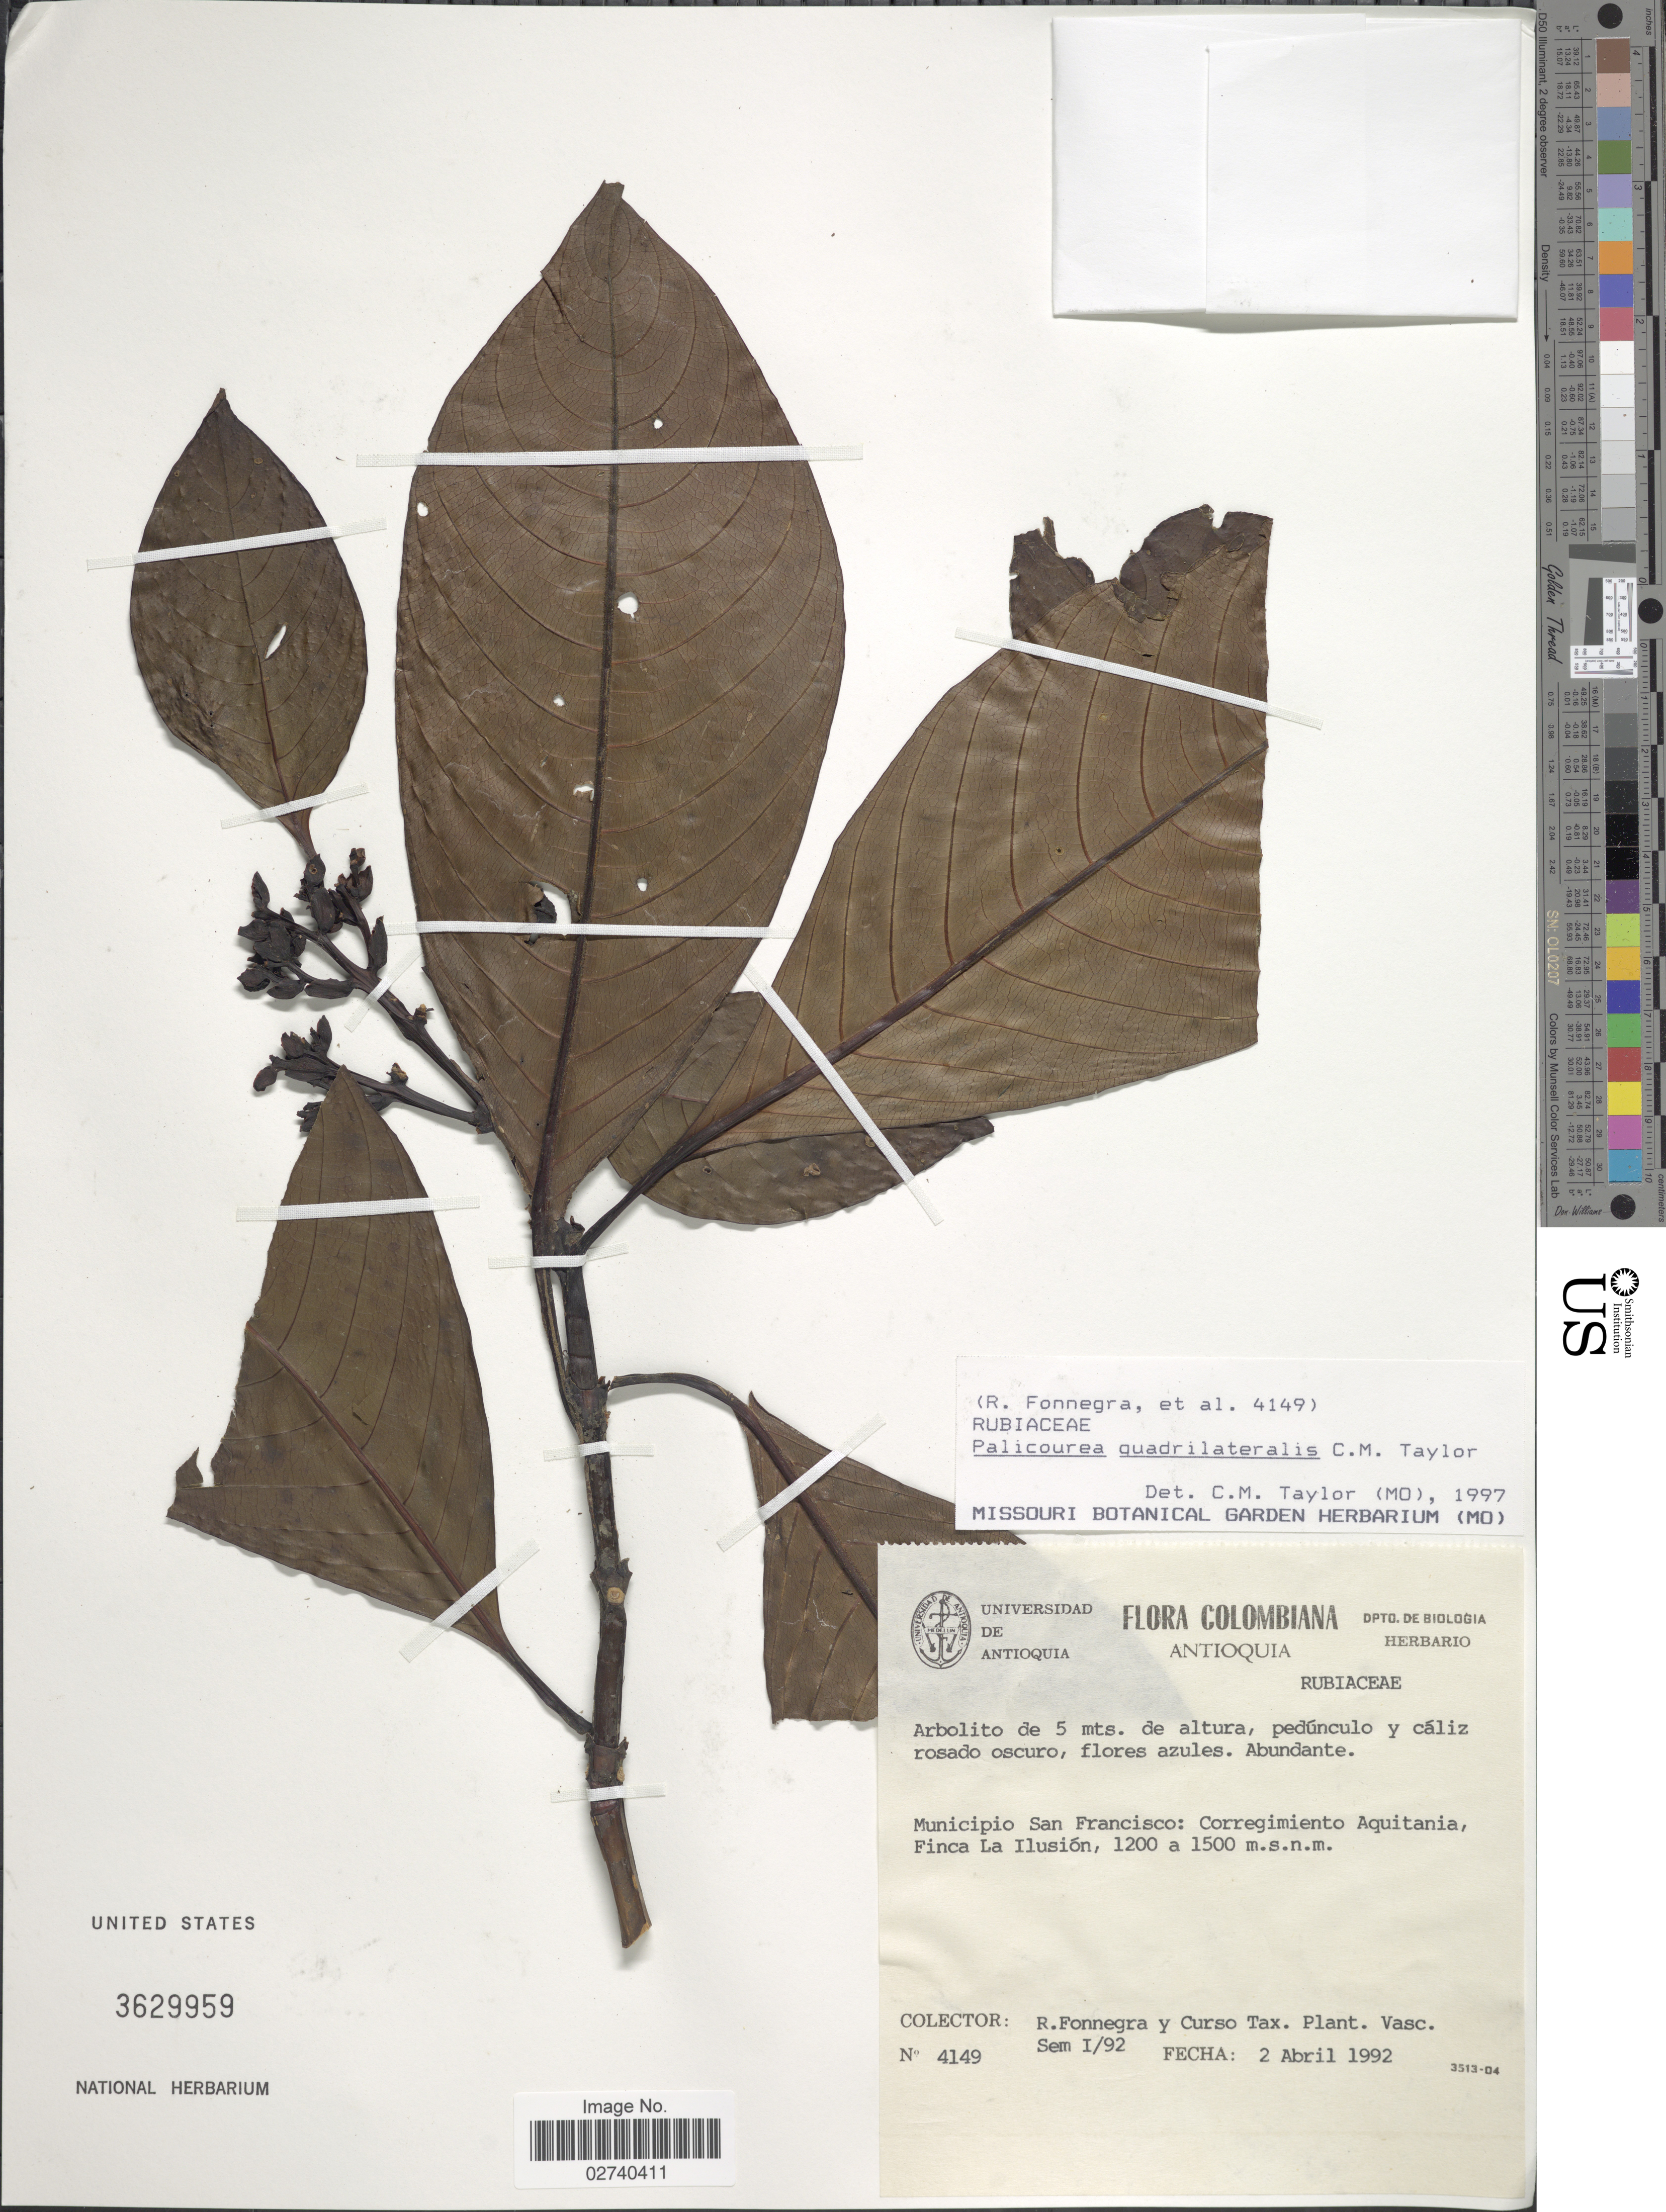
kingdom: Plantae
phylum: Tracheophyta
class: Magnoliopsida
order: Gentianales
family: Rubiaceae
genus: Palicourea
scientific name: Palicourea quadrilateralis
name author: C.M. Taylor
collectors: R. Fonnegra & Curso de Tax. Plant. Vasc. Sem. I/92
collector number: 4149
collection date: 1992-04-02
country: Colombia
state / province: Antioquia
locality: Municipio San Francisco: Corregimiento Aquitania, Finca La Ilusion.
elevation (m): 1200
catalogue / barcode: US 3629959